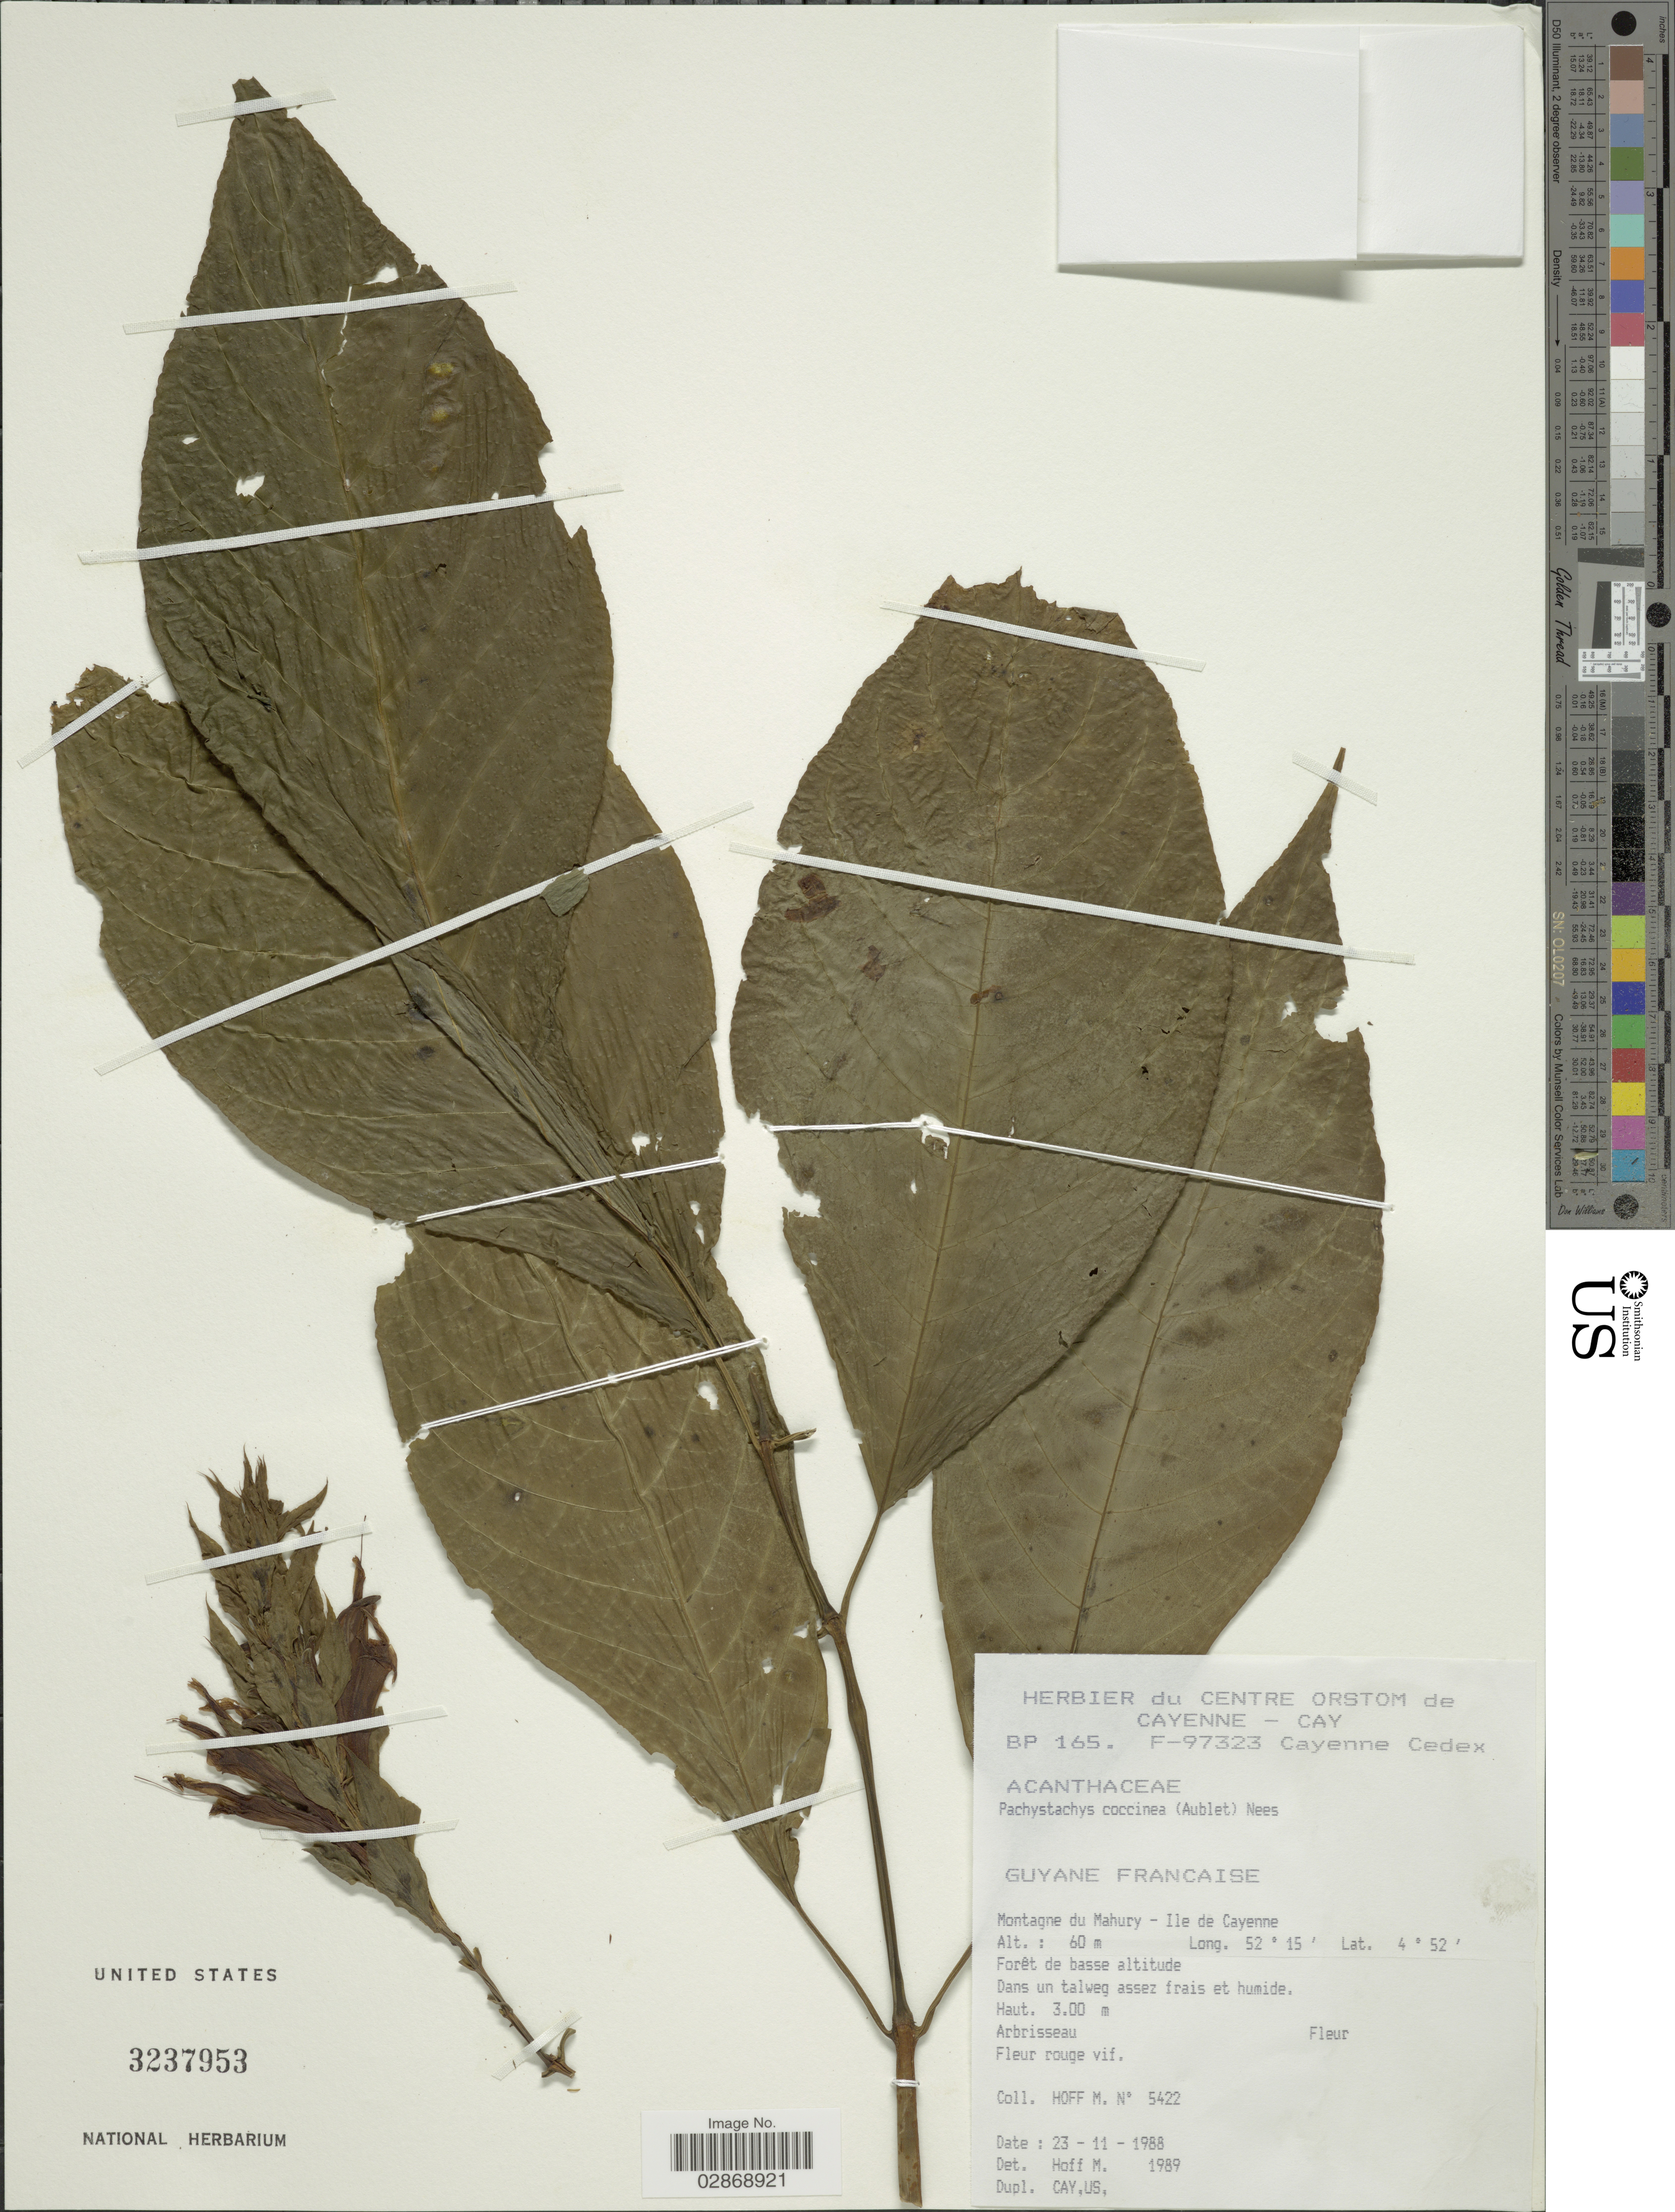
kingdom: Plantae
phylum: Tracheophyta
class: Magnoliopsida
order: Lamiales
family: Acanthaceae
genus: Pachystachys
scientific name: Pachystachys coccinea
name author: (Aubl.) Nees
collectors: M. Hoff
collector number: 5422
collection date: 1988-11-23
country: French Guiana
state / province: Cayenne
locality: Guyane Francaise. Montagne du Mahury - Ile de Cayenne.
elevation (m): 60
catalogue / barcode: US 3237953